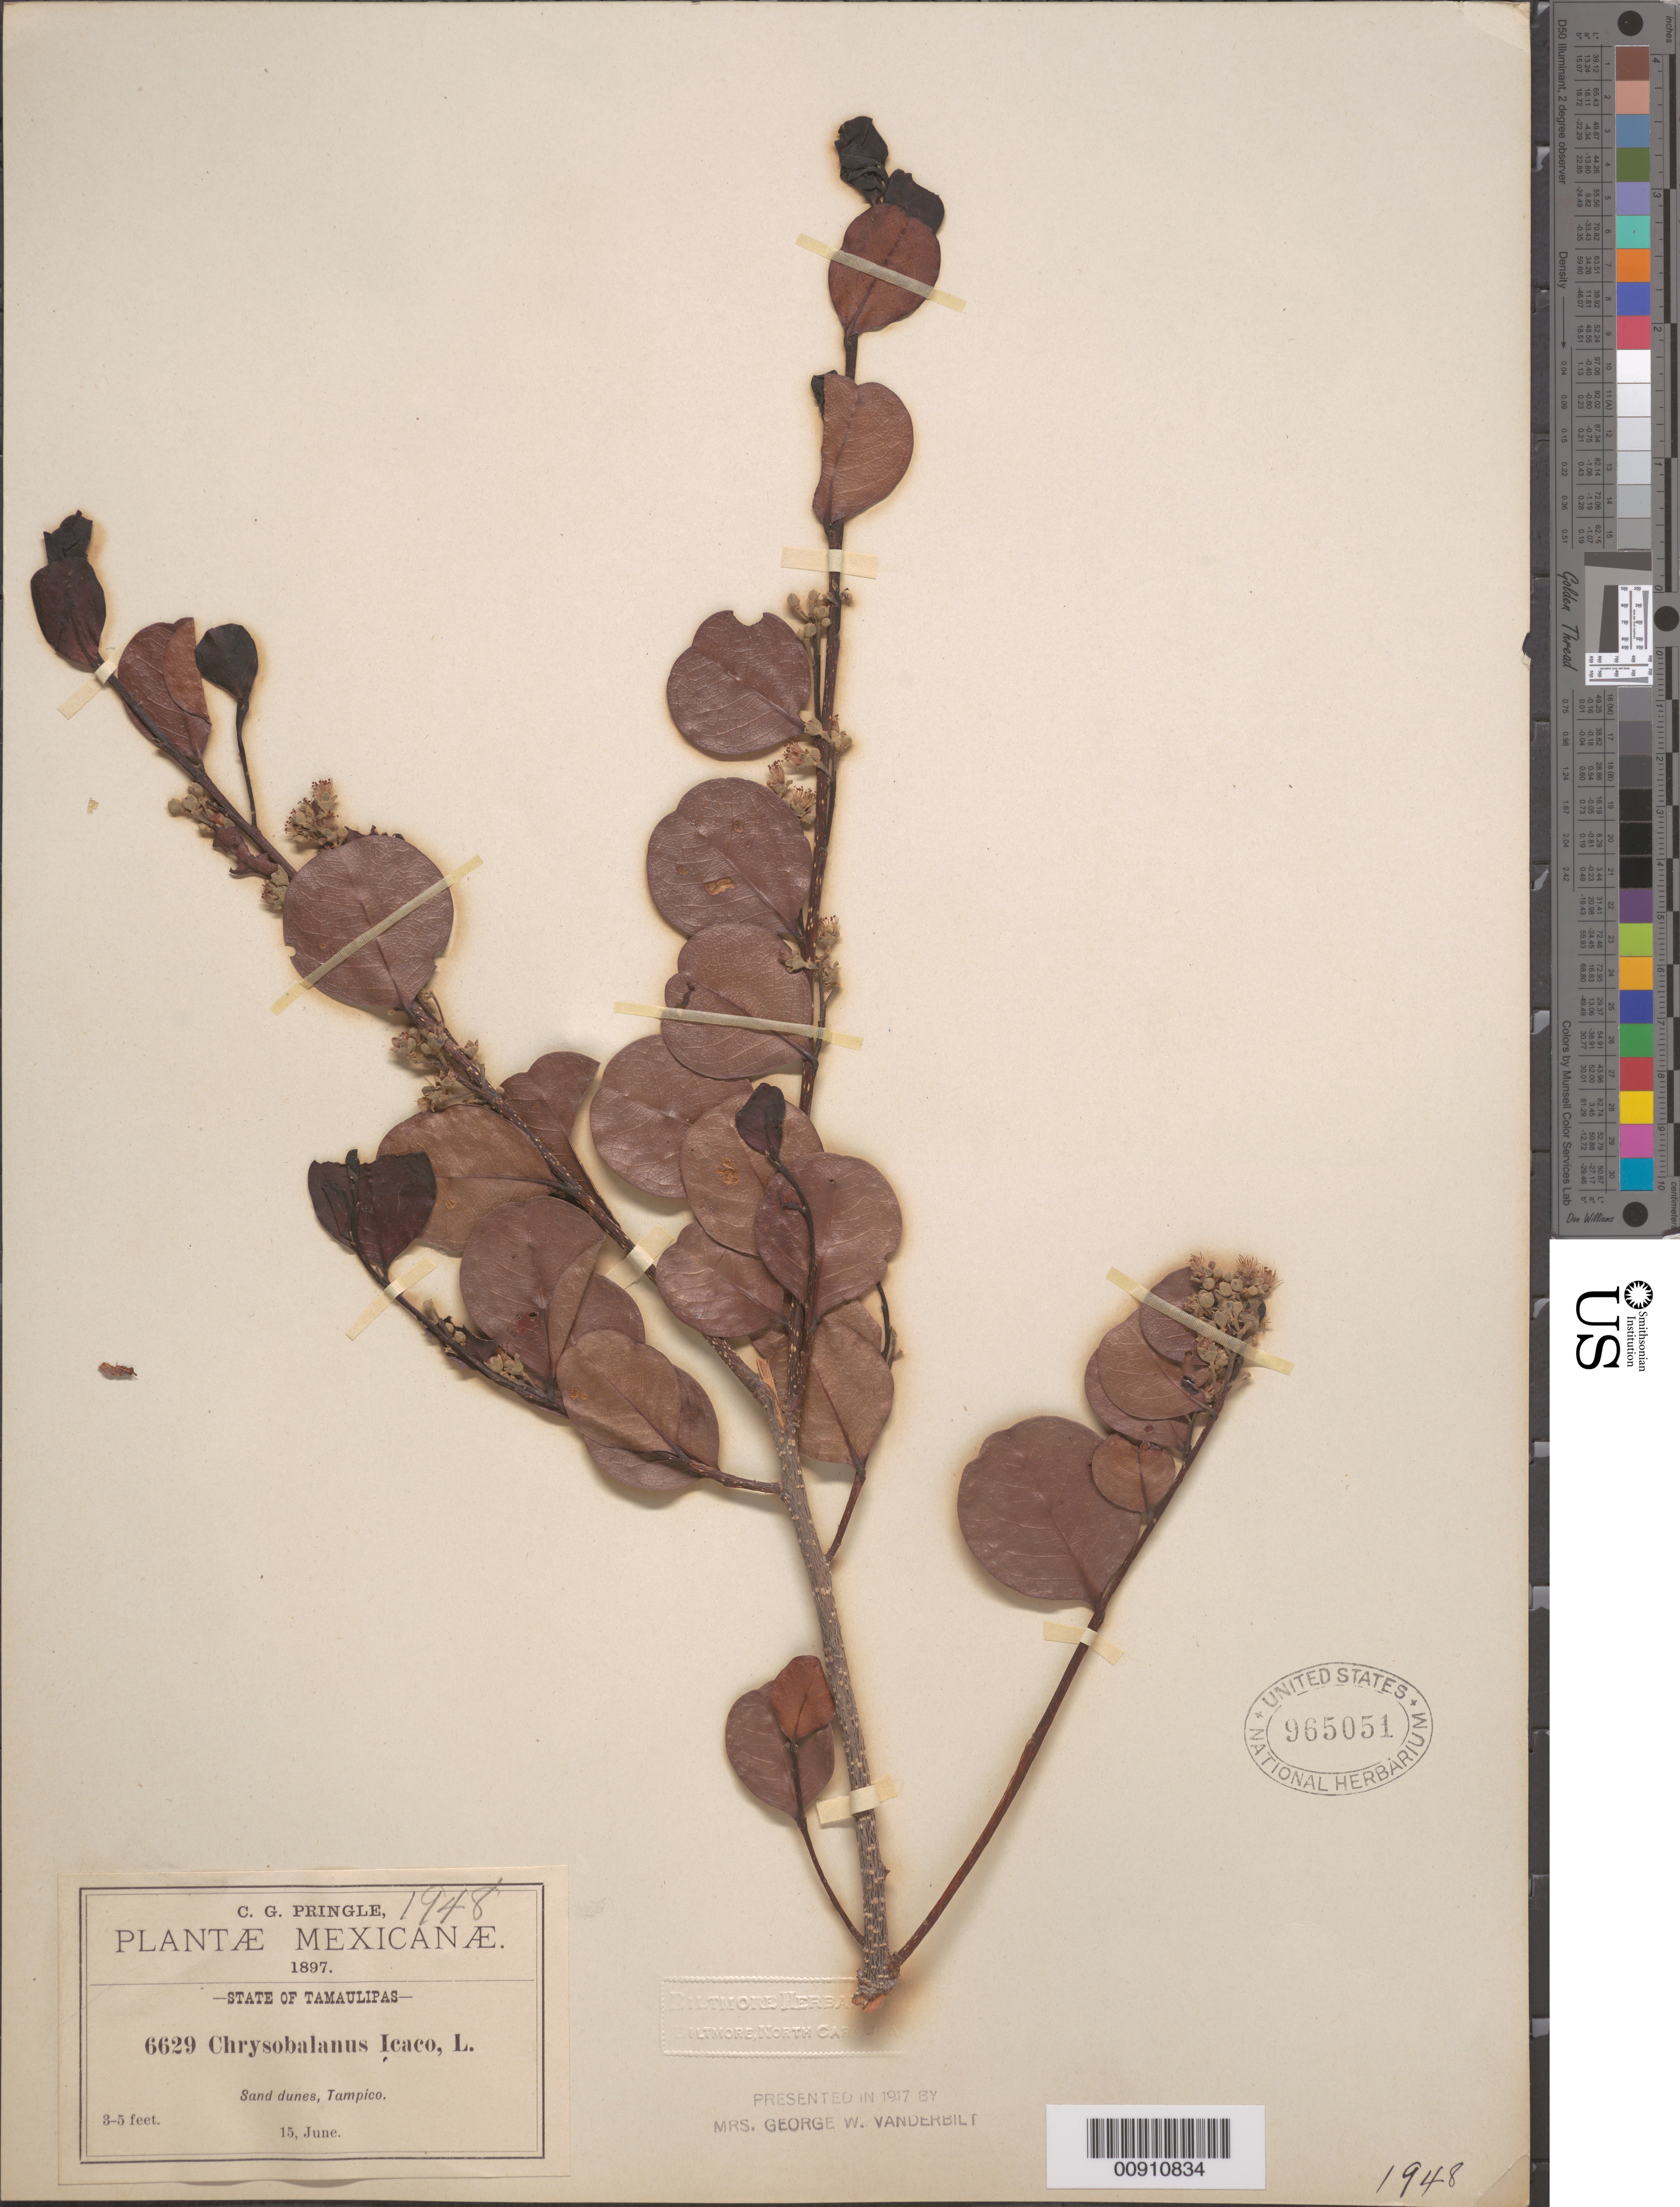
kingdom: Plantae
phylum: Tracheophyta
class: Magnoliopsida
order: Malpighiales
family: Chrysobalanaceae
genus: Chrysobalanus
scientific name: Chrysobalanus icaco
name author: L.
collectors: C. G. Pringle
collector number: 6629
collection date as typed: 15 Jun 1897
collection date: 1897-06-15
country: Mexico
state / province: Tamaulipas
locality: Tampico, State of Tamaulipas.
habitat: Sand dunes.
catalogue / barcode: US 965051